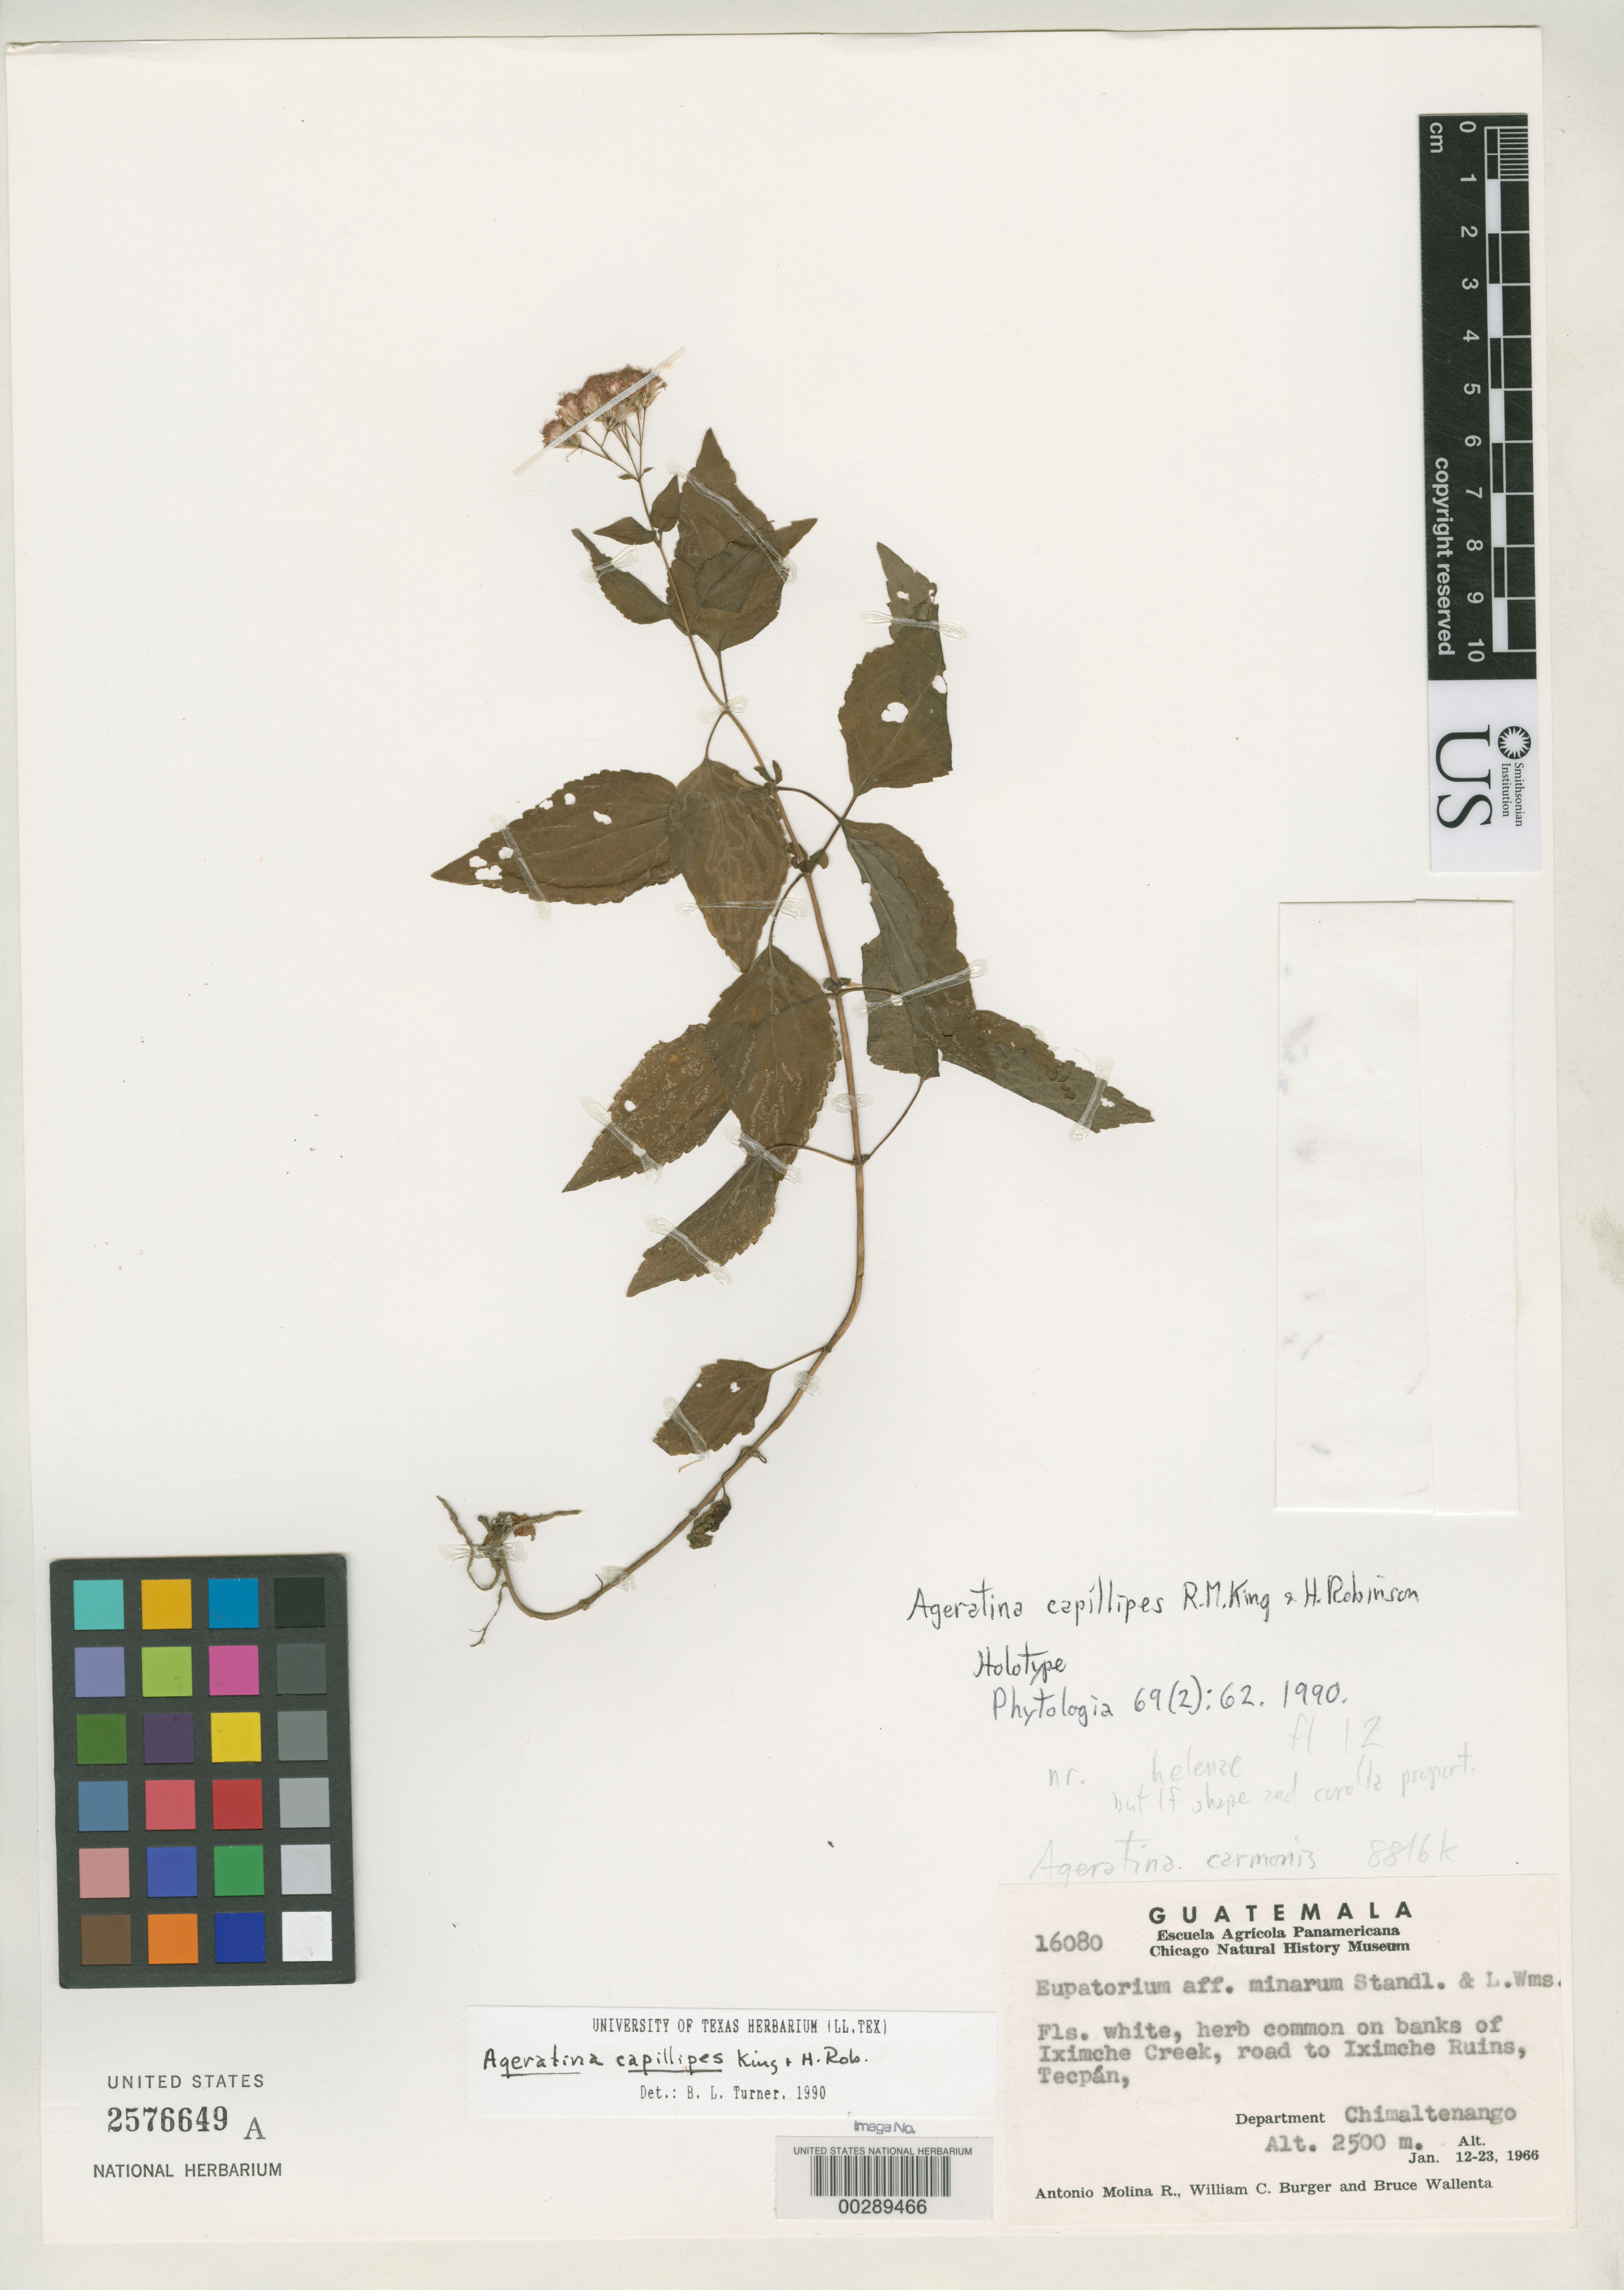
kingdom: Plantae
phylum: Tracheophyta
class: Magnoliopsida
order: Asterales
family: Asteraceae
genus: Ageratina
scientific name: Ageratina capillipes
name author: R.M. King & H. Rob.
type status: Holotype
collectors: A. Molina R., W. Burger & B. Wallenta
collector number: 16080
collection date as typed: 12 Jan 1966 to 23 Jan 1966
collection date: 1966-01-12/1966-01-23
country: Guatemala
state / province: Chimaltenango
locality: Tecpan, banks of Iximche Creek, road to Iximche Ruins.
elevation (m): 2500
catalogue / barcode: US 2576649A